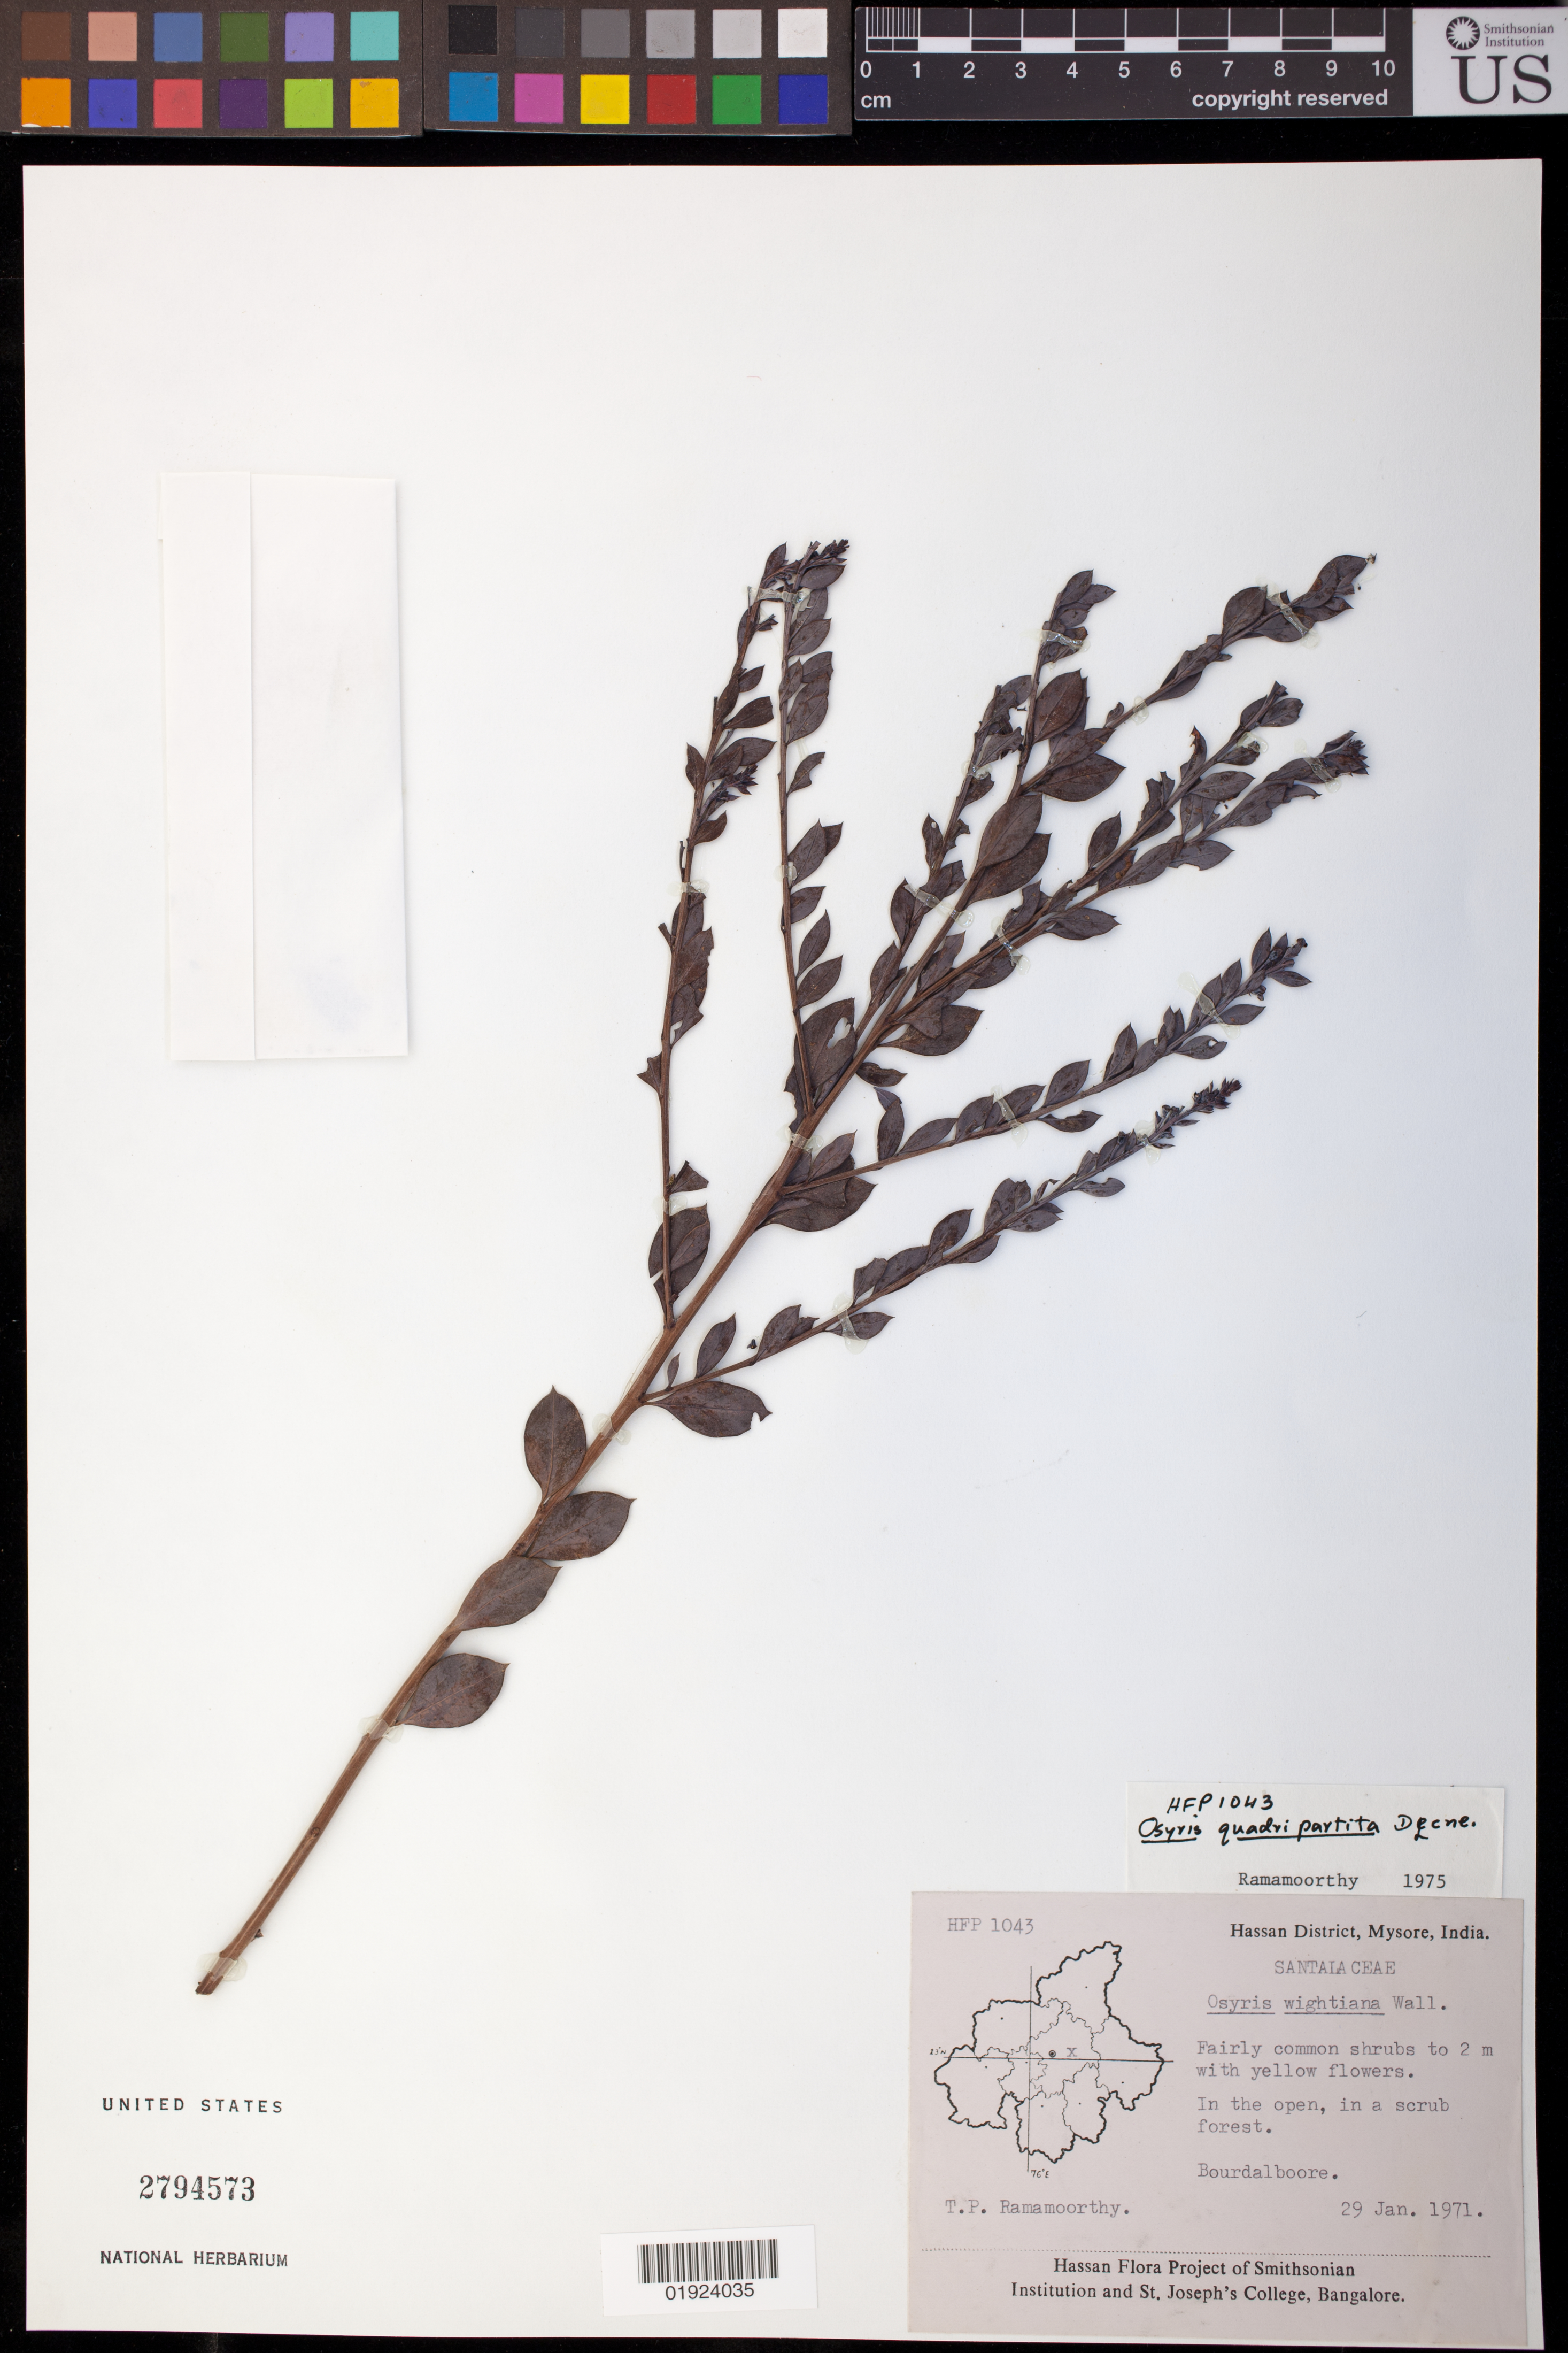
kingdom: Plantae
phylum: Tracheophyta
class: Magnoliopsida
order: Santalales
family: Santalaceae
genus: Osyris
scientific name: Osyris quadripartita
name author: Salzm. ex Decne.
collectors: T. P. Ramamoorthy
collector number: HFP1043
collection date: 1971-01-29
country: India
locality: Hassan District, Mysore, India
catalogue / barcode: US 2794573